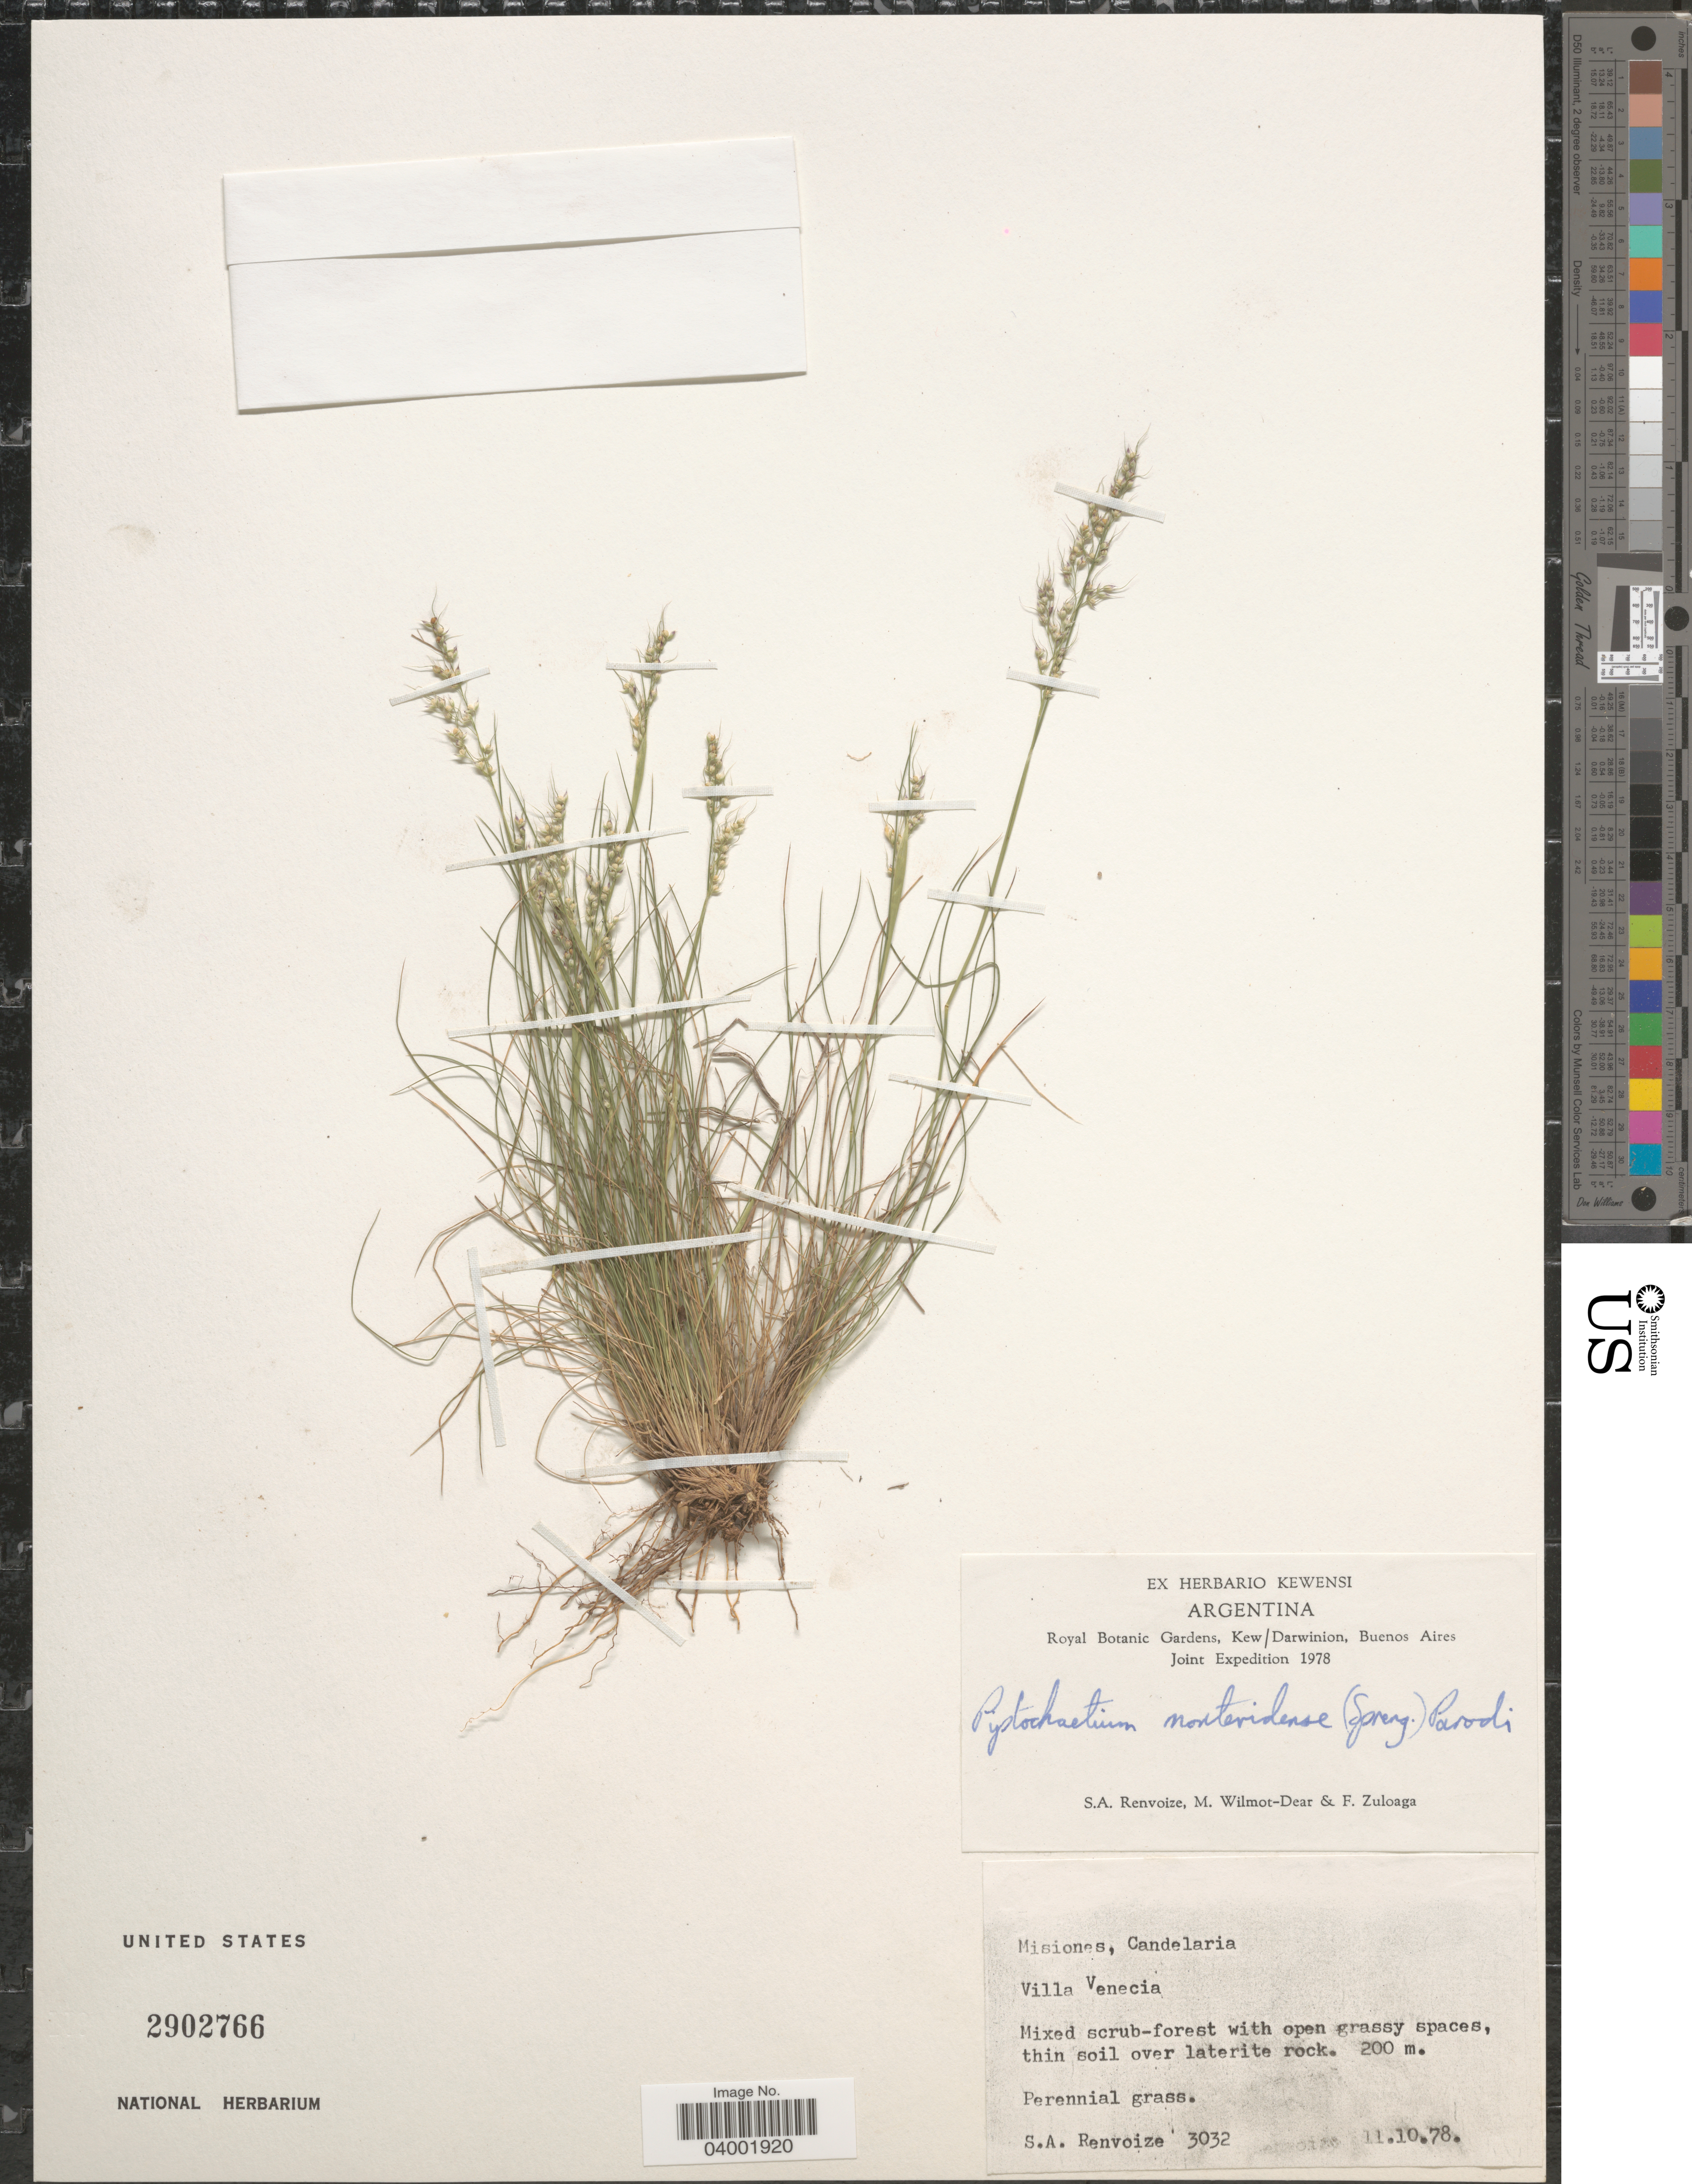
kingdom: Plantae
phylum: Tracheophyta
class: Liliopsida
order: Poales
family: Poaceae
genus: Piptochaetium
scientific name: Piptochaetium montevidense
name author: (Spreng.) Parodi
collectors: S. A. Renvoize, M. Wilmot-Dear & F. Zuloaga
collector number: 3032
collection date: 1978-10-11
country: Argentina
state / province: Misiones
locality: Candelaria. Villa Venecia.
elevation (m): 200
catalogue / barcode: US 2902766